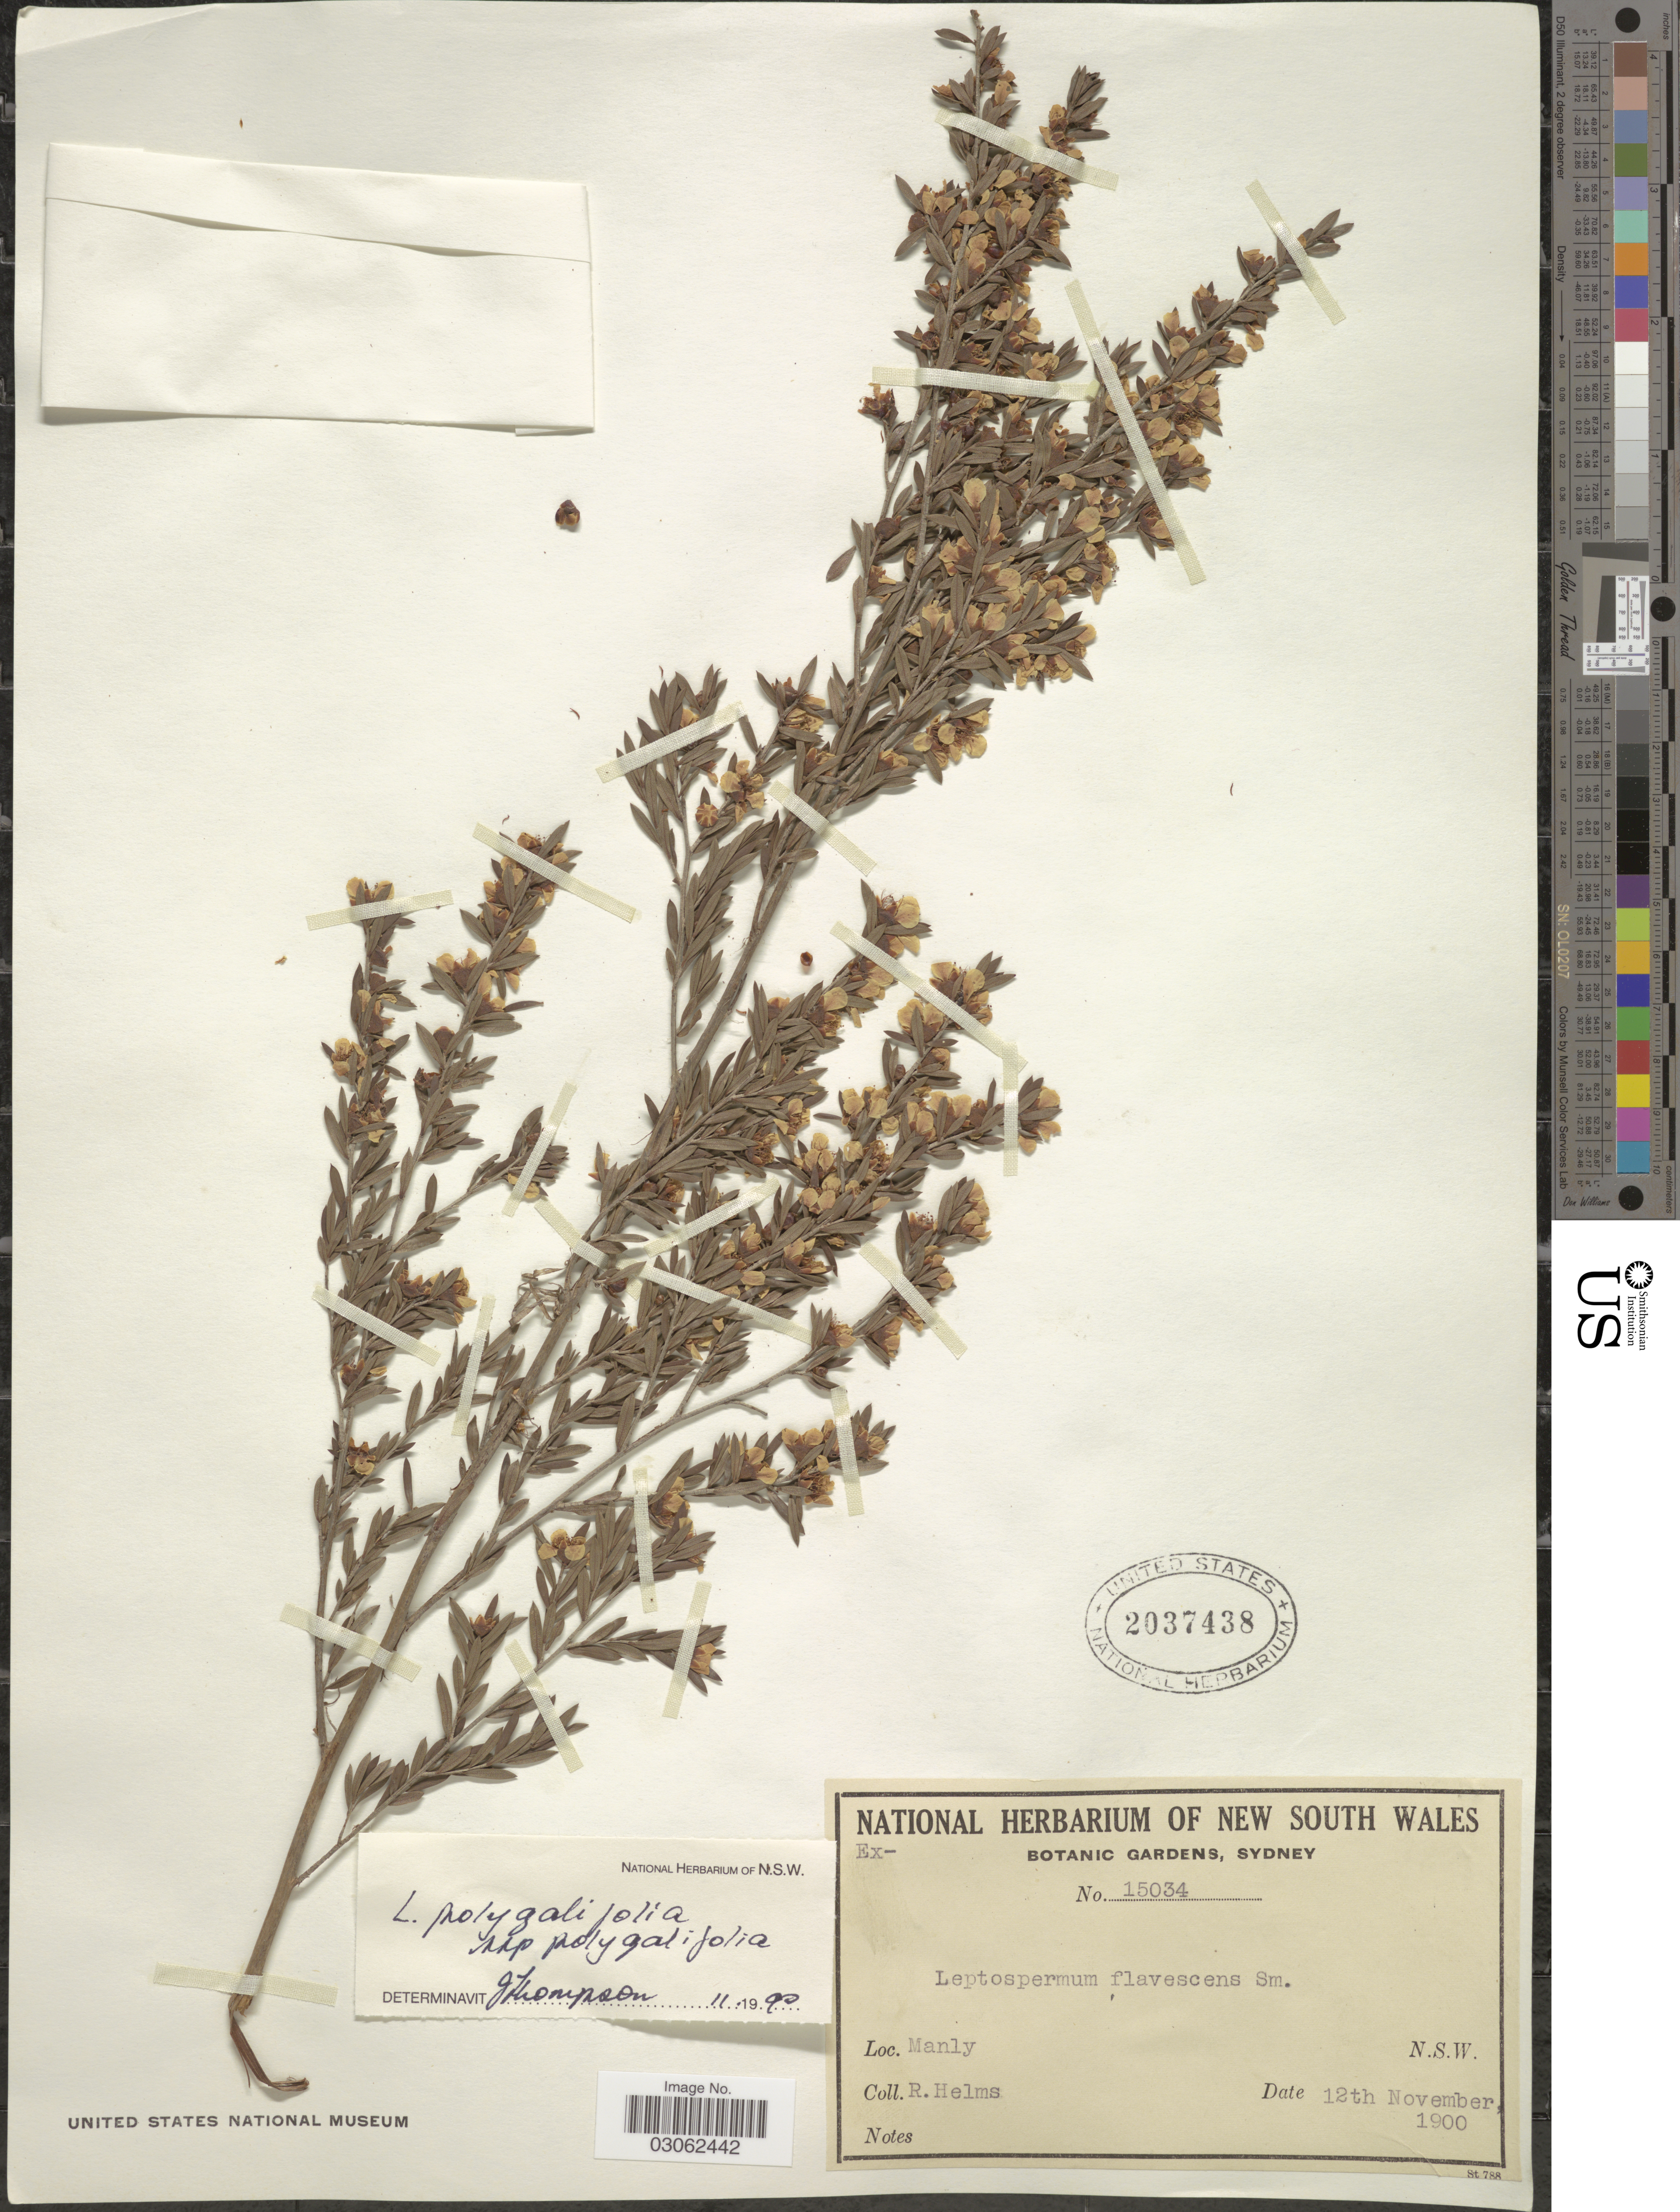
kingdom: Plantae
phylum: Tracheophyta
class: Magnoliopsida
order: Myrtales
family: Myrtaceae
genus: Leptospermum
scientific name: Leptospermum polygalifolium subsp. polygalifolium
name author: Salisb.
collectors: R. Helms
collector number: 15034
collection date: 1900-11-12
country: Australia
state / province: New South Wales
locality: Manly. N.S.W.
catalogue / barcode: US 2037438